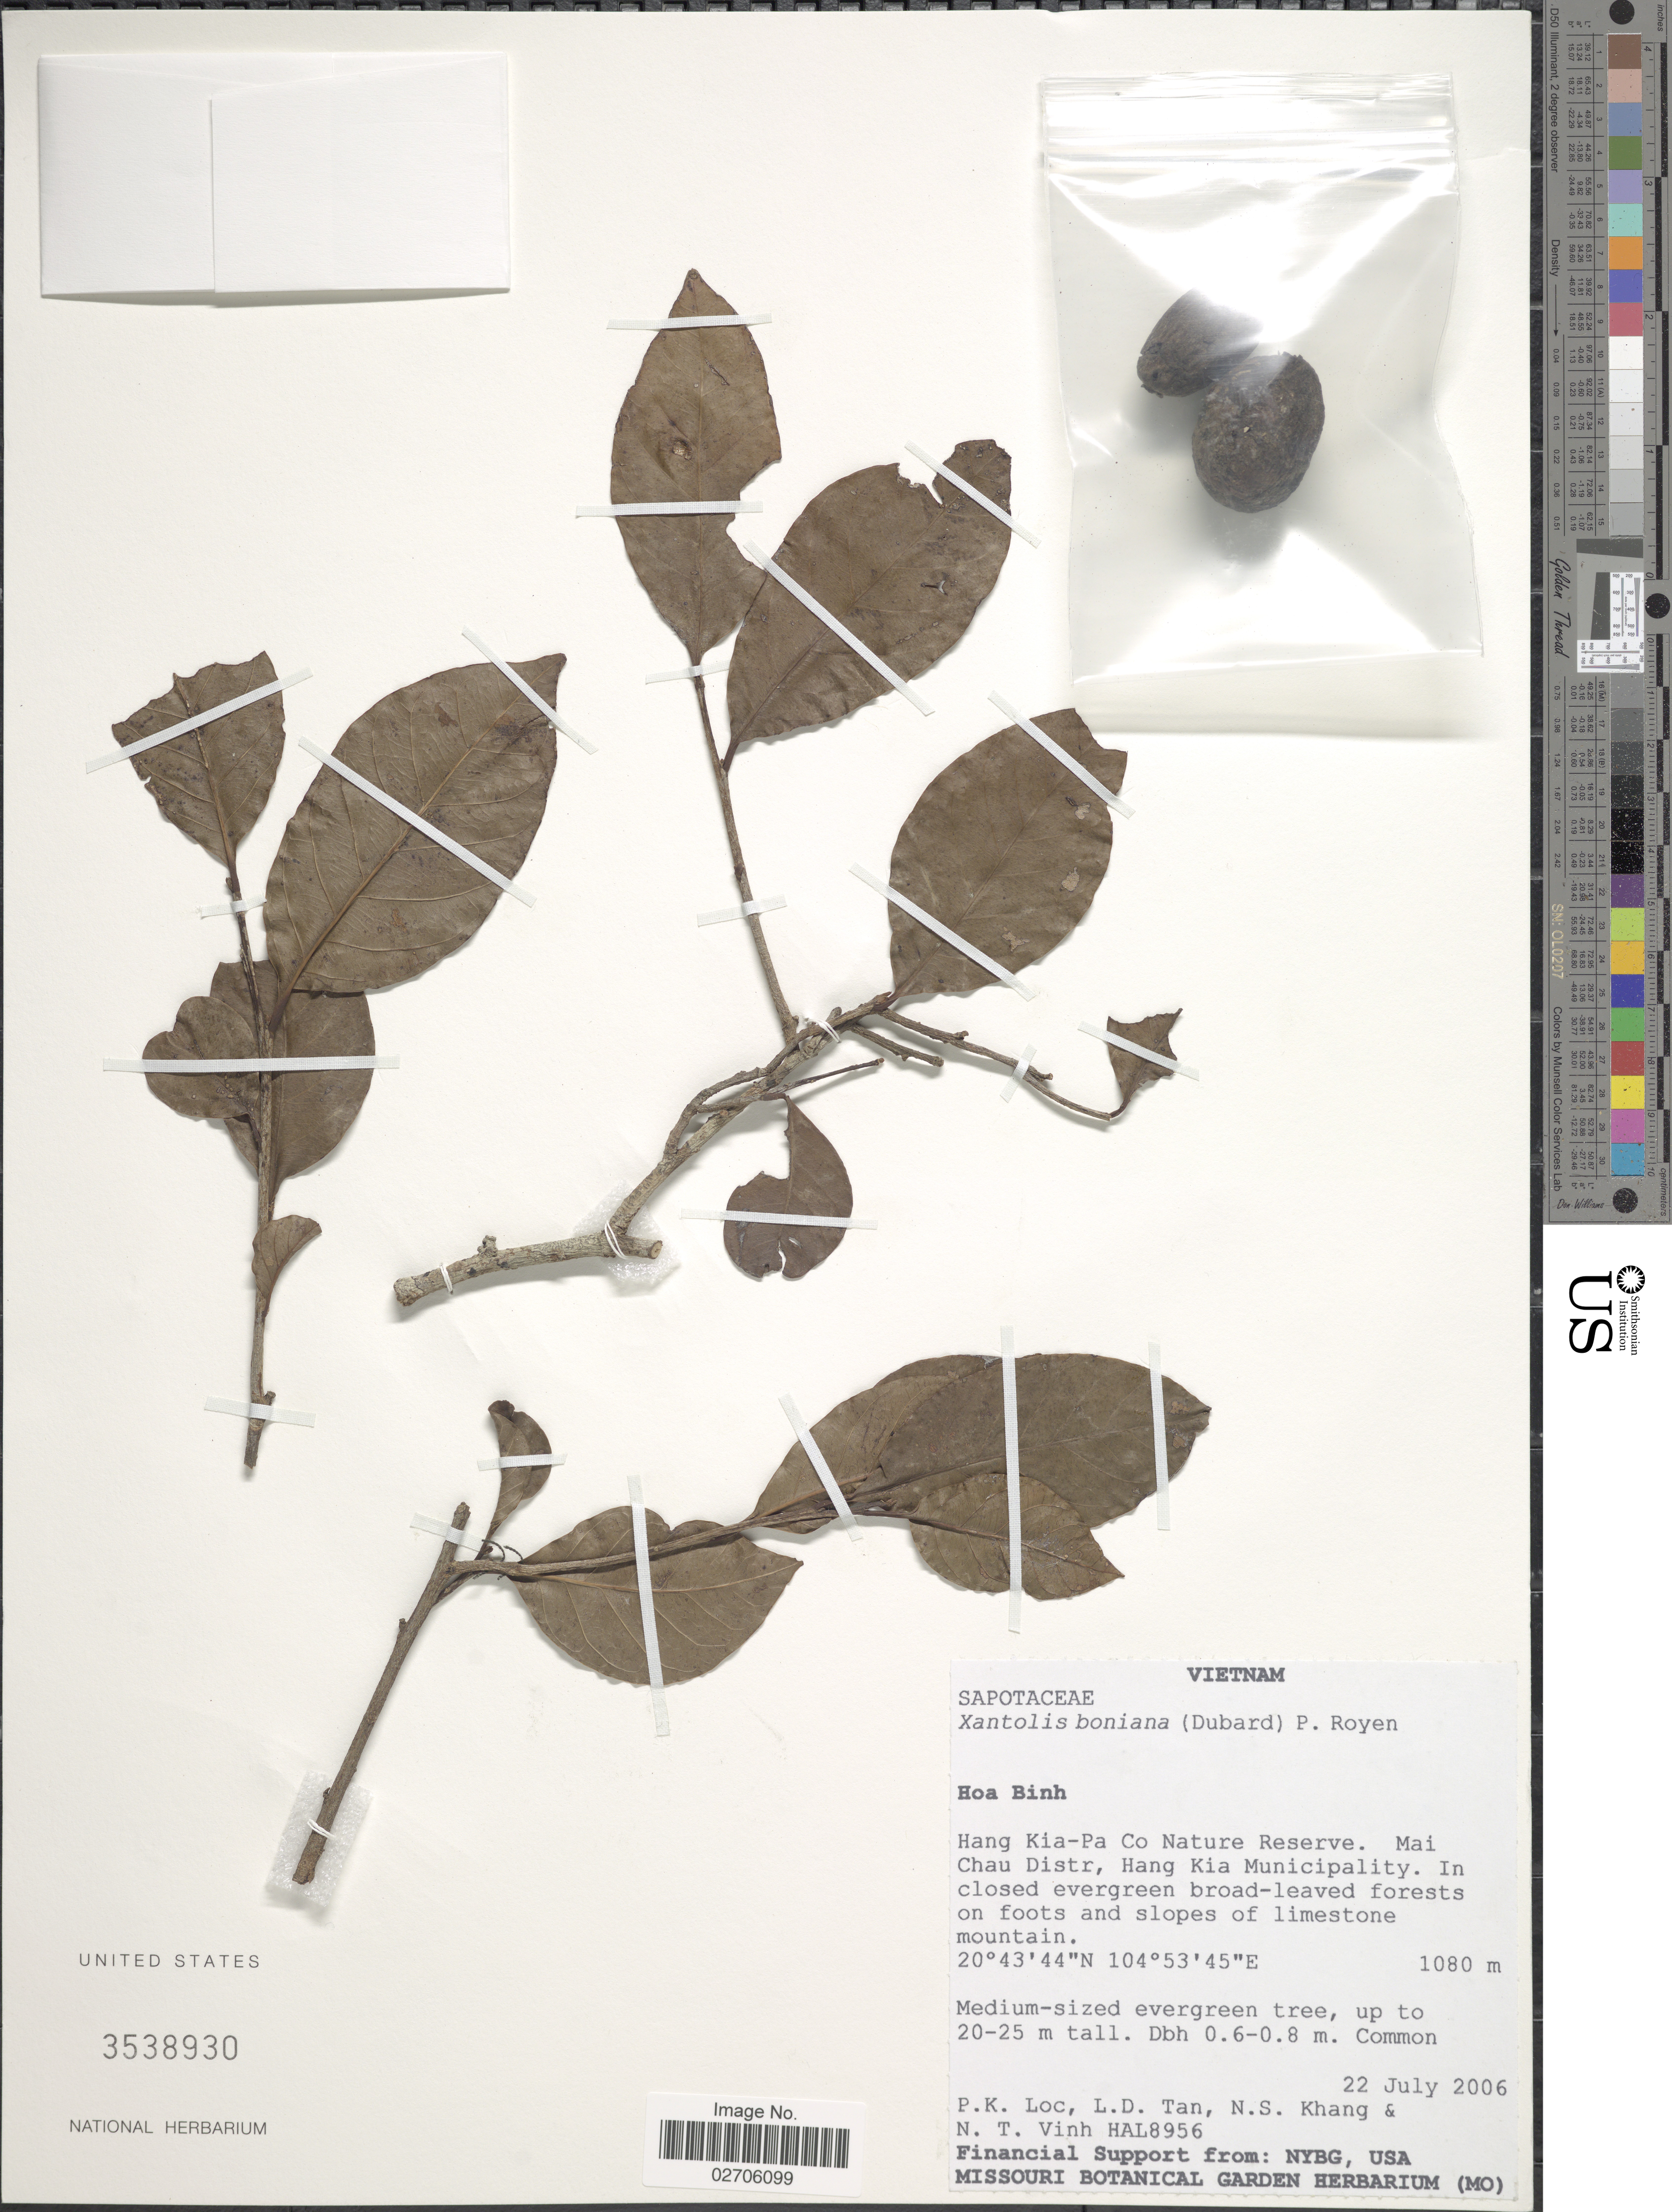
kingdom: Plantae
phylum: Tracheophyta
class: Magnoliopsida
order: Ericales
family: Sapotaceae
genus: Xantolis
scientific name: Xantolis boniana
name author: (Dubard) P. Royen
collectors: P. K. Lôc, L. Tan, N. Khang & N. Vinh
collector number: HAL8956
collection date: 2006-07-22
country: Vietnam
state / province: Hoa Binh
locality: Hang Kia-Pa Co Nature Reserve. Mai Chau Distr, Hang Kia Municipality.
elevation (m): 1080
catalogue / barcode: US 3538930